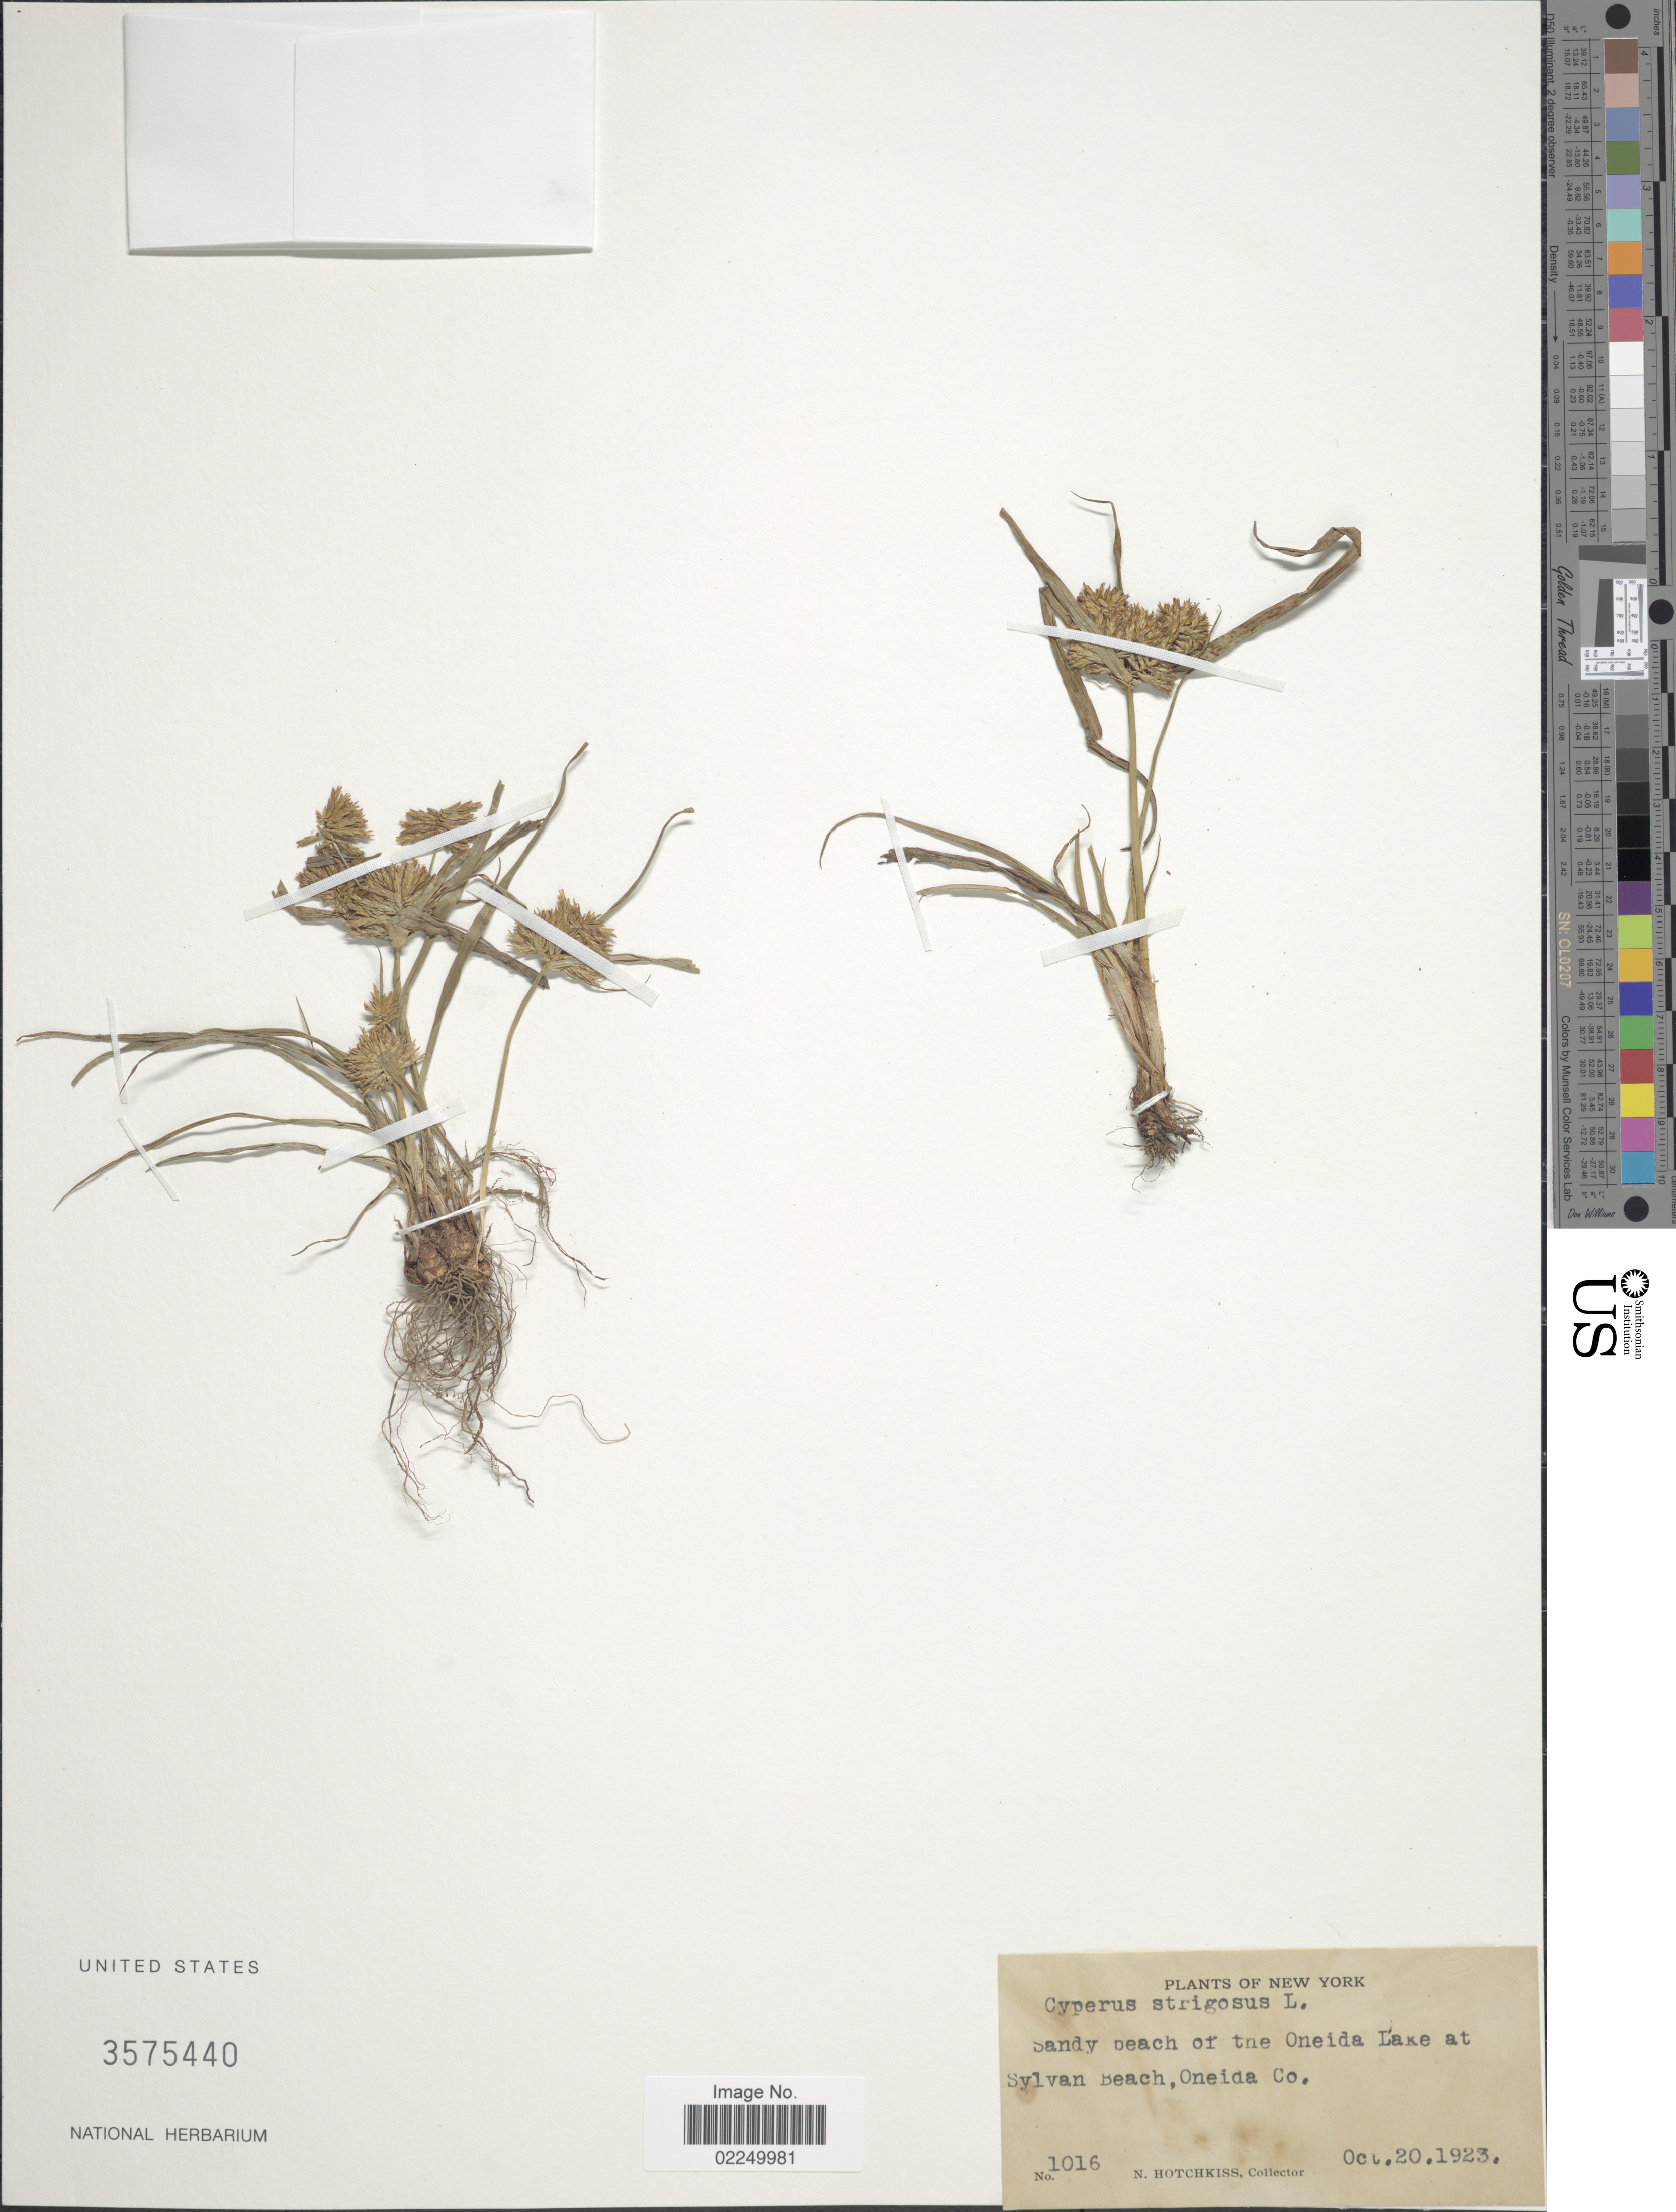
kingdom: Plantae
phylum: Tracheophyta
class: Liliopsida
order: Poales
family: Cyperaceae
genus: Cyperus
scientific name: Cyperus strigosus L.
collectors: N. Hotchkiss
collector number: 1016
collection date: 1923-10-20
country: United States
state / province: New York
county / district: Oneida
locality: Sandy beach of the Oneida Lake at Sylvan Beach, Oneida Co.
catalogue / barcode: US 3575440